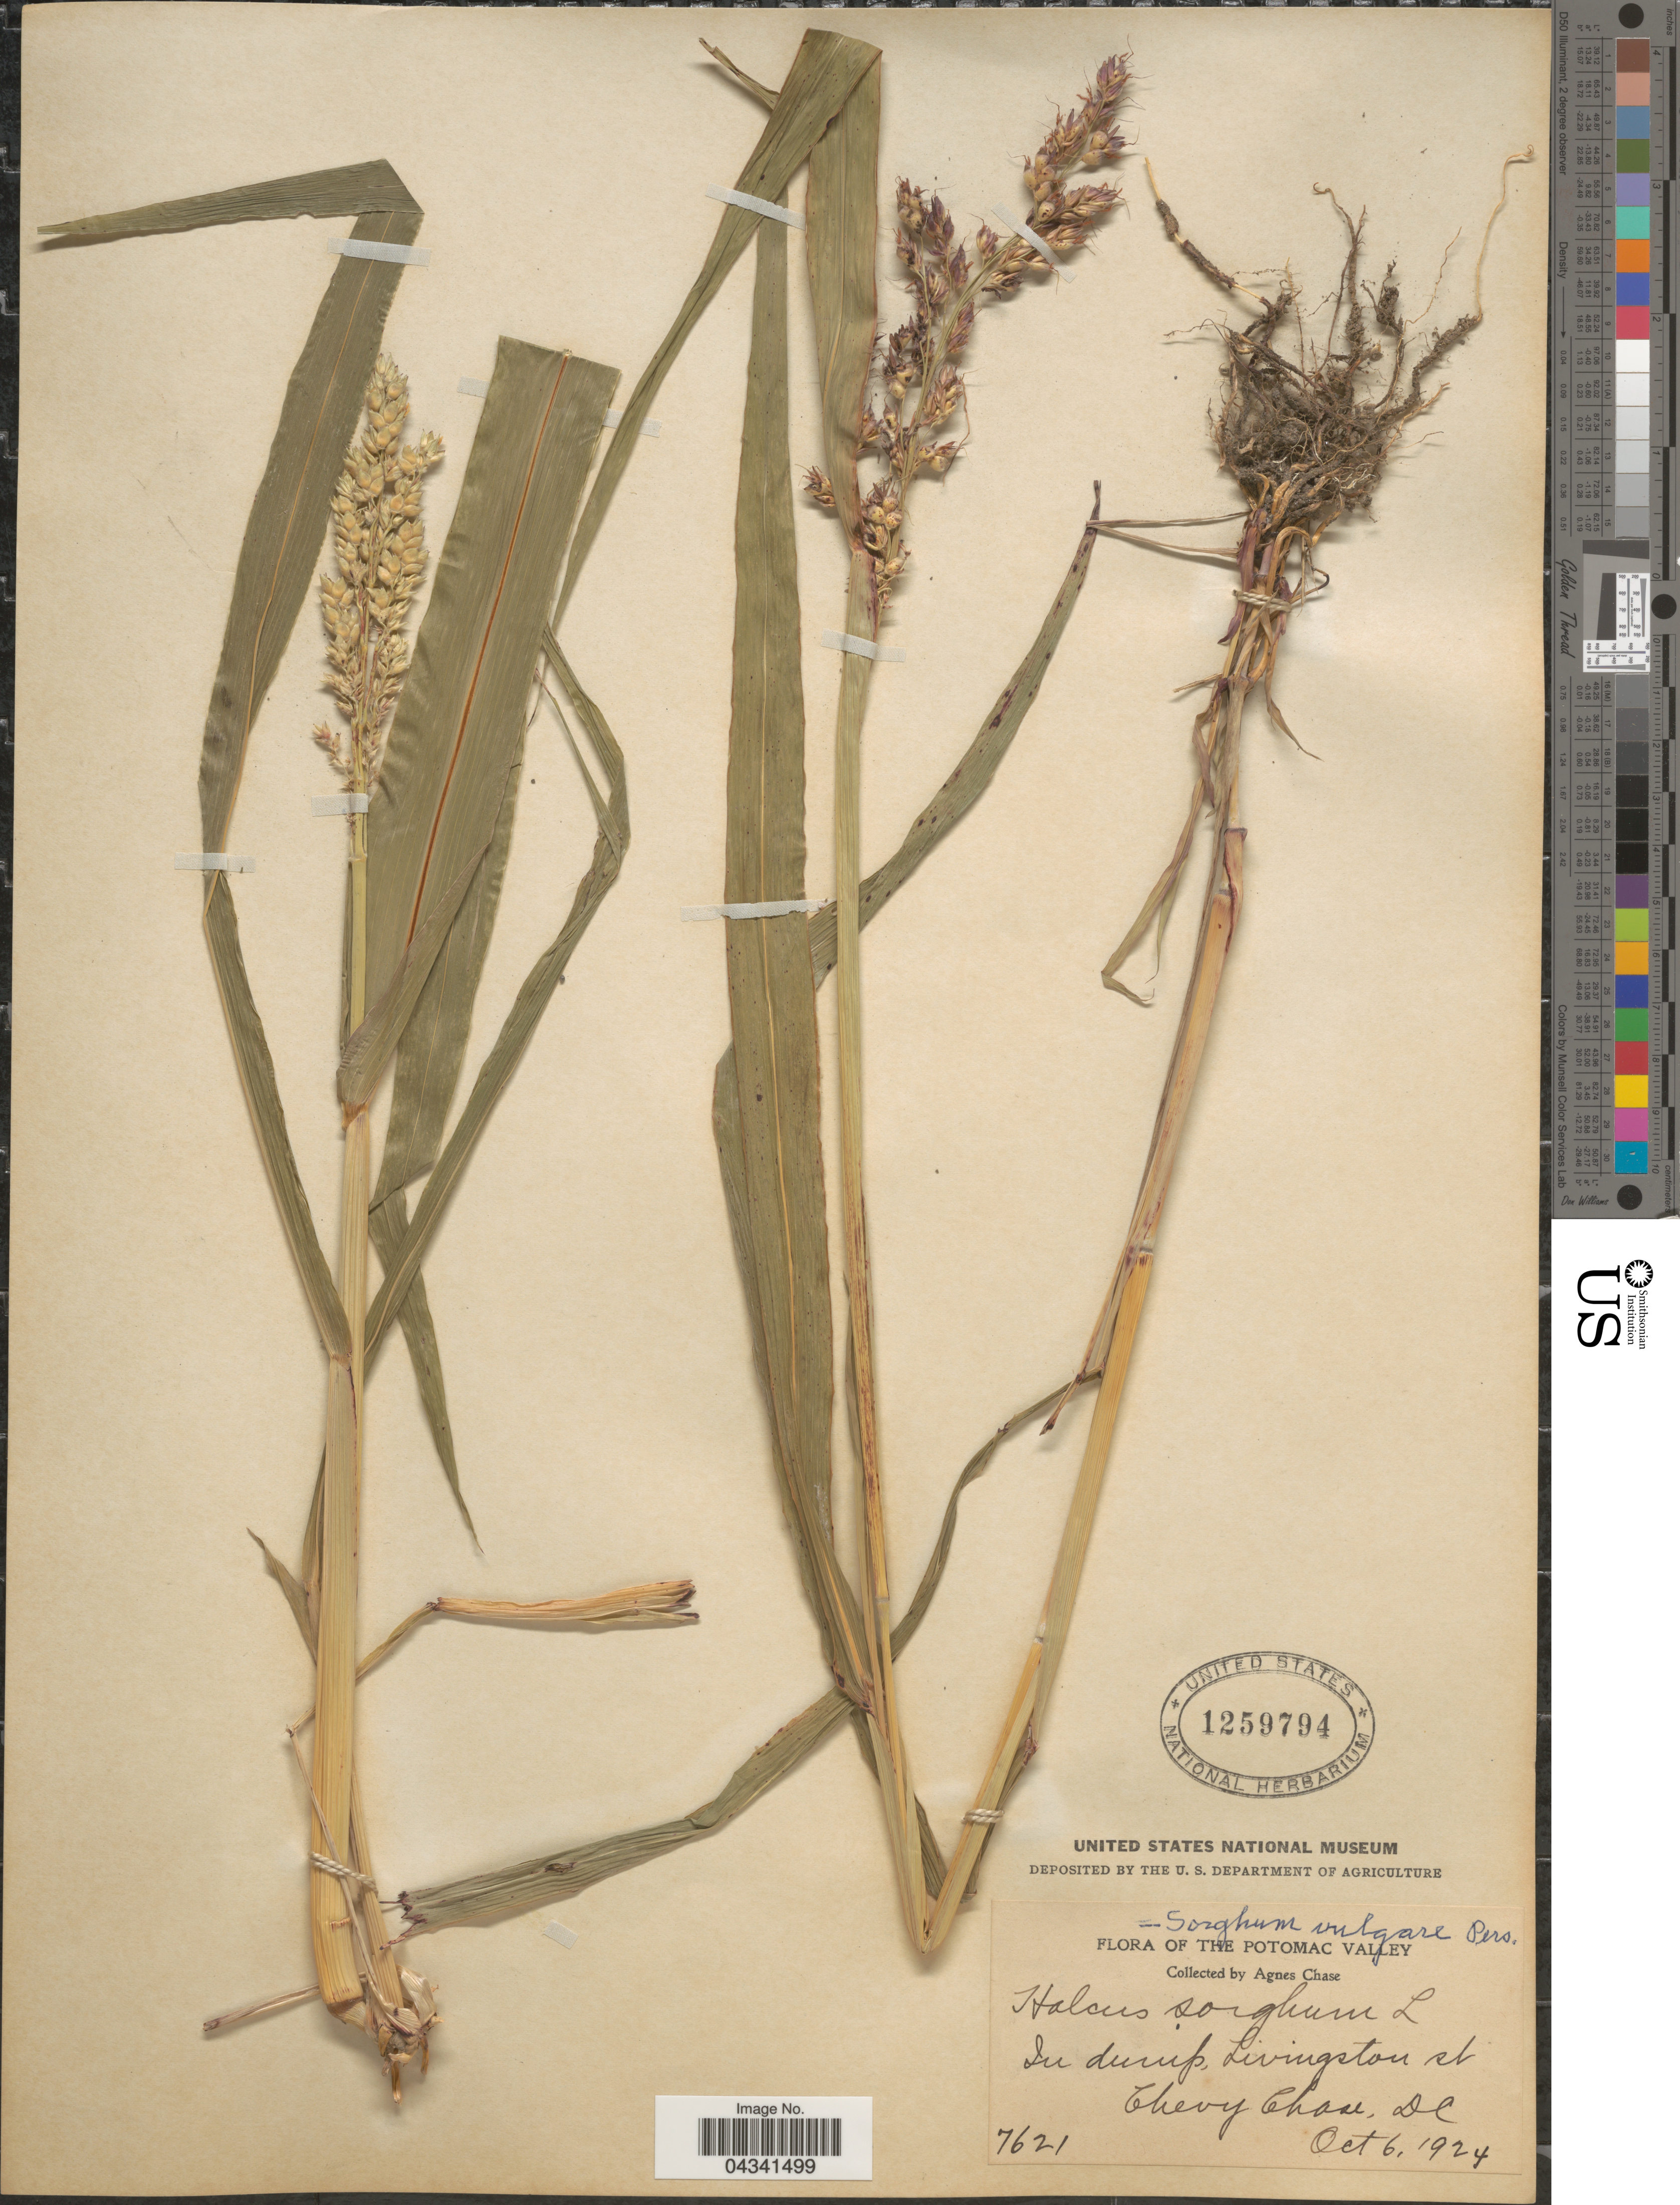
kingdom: Plantae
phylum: Tracheophyta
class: Liliopsida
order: Poales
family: Poaceae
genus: Sorghum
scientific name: Sorghum bicolor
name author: (L.) Moench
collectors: A. Chase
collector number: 7621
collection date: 1924-10-06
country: United States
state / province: District of Columbia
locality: The Potomac Valley. In dump Livingston st. Chevy Chase.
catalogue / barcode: US 1259794